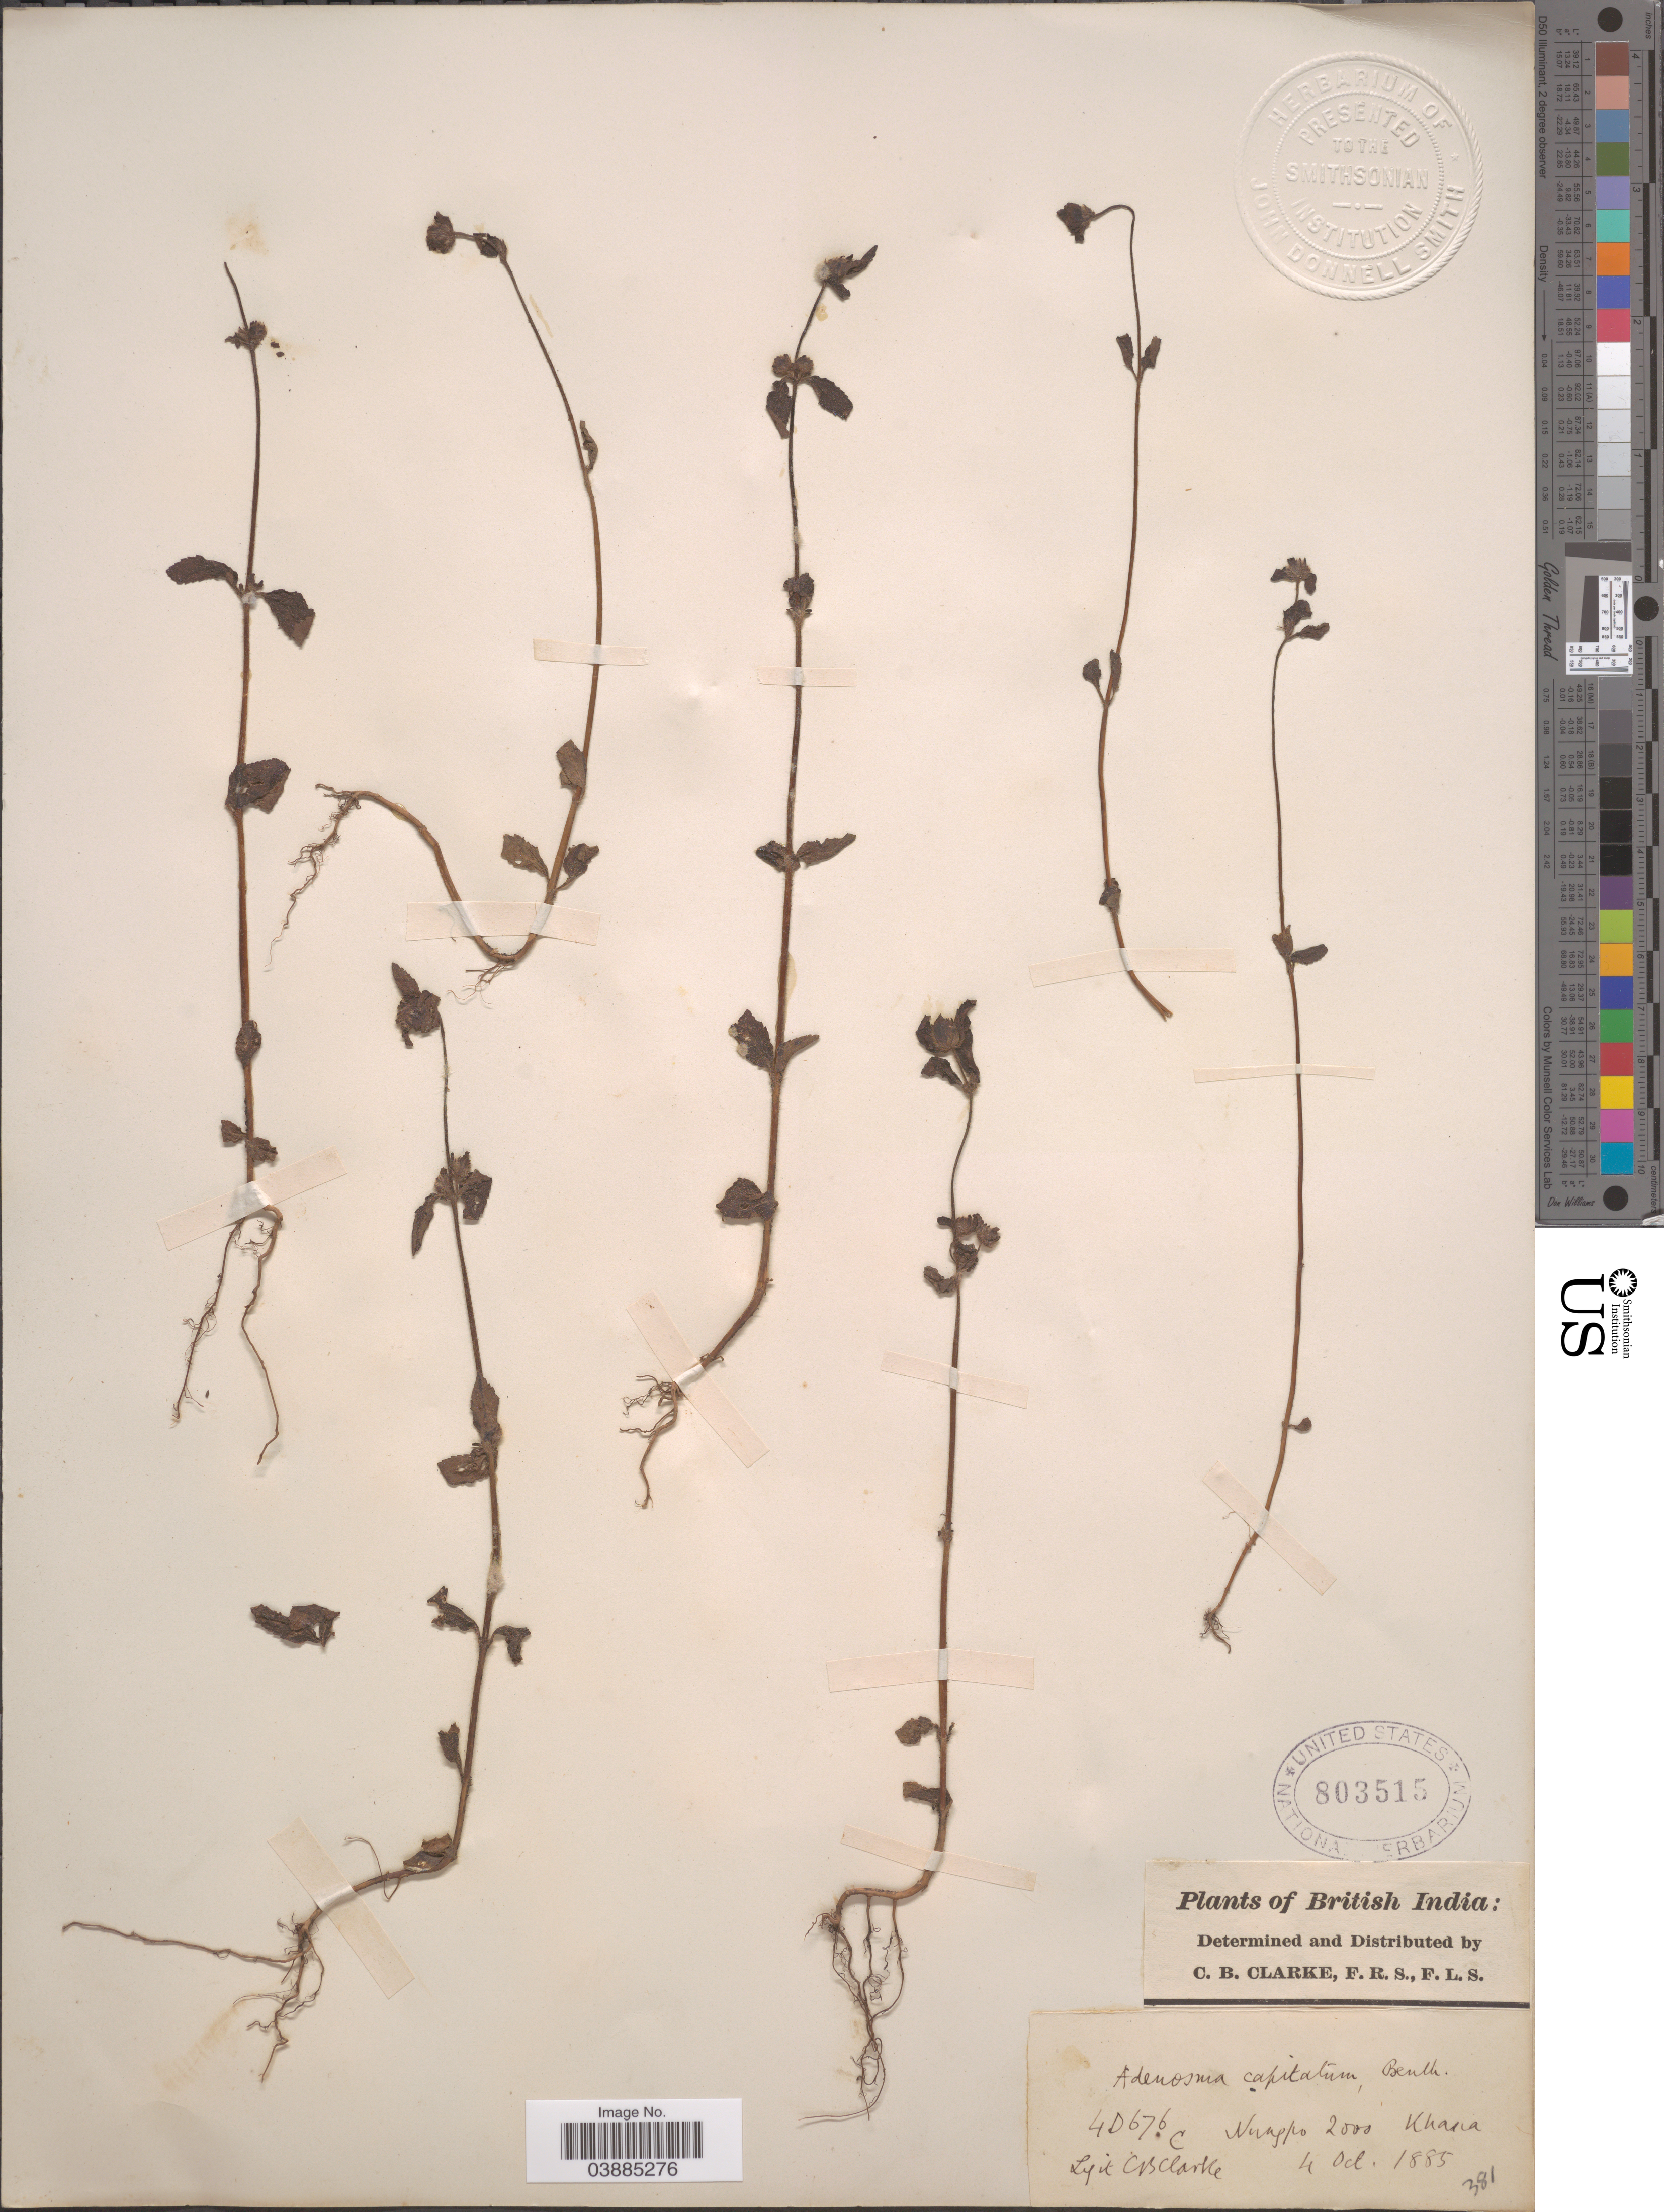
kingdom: Plantae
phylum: Tracheophyta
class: Magnoliopsida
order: Lamiales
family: Plantaginaceae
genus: Adenosma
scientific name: Adenosma indianum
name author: (Lour.) Merr.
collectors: C. B. Clarke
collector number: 4D767C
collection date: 1885-10-04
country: India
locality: British India. Nungba Khasia.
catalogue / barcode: US 803515